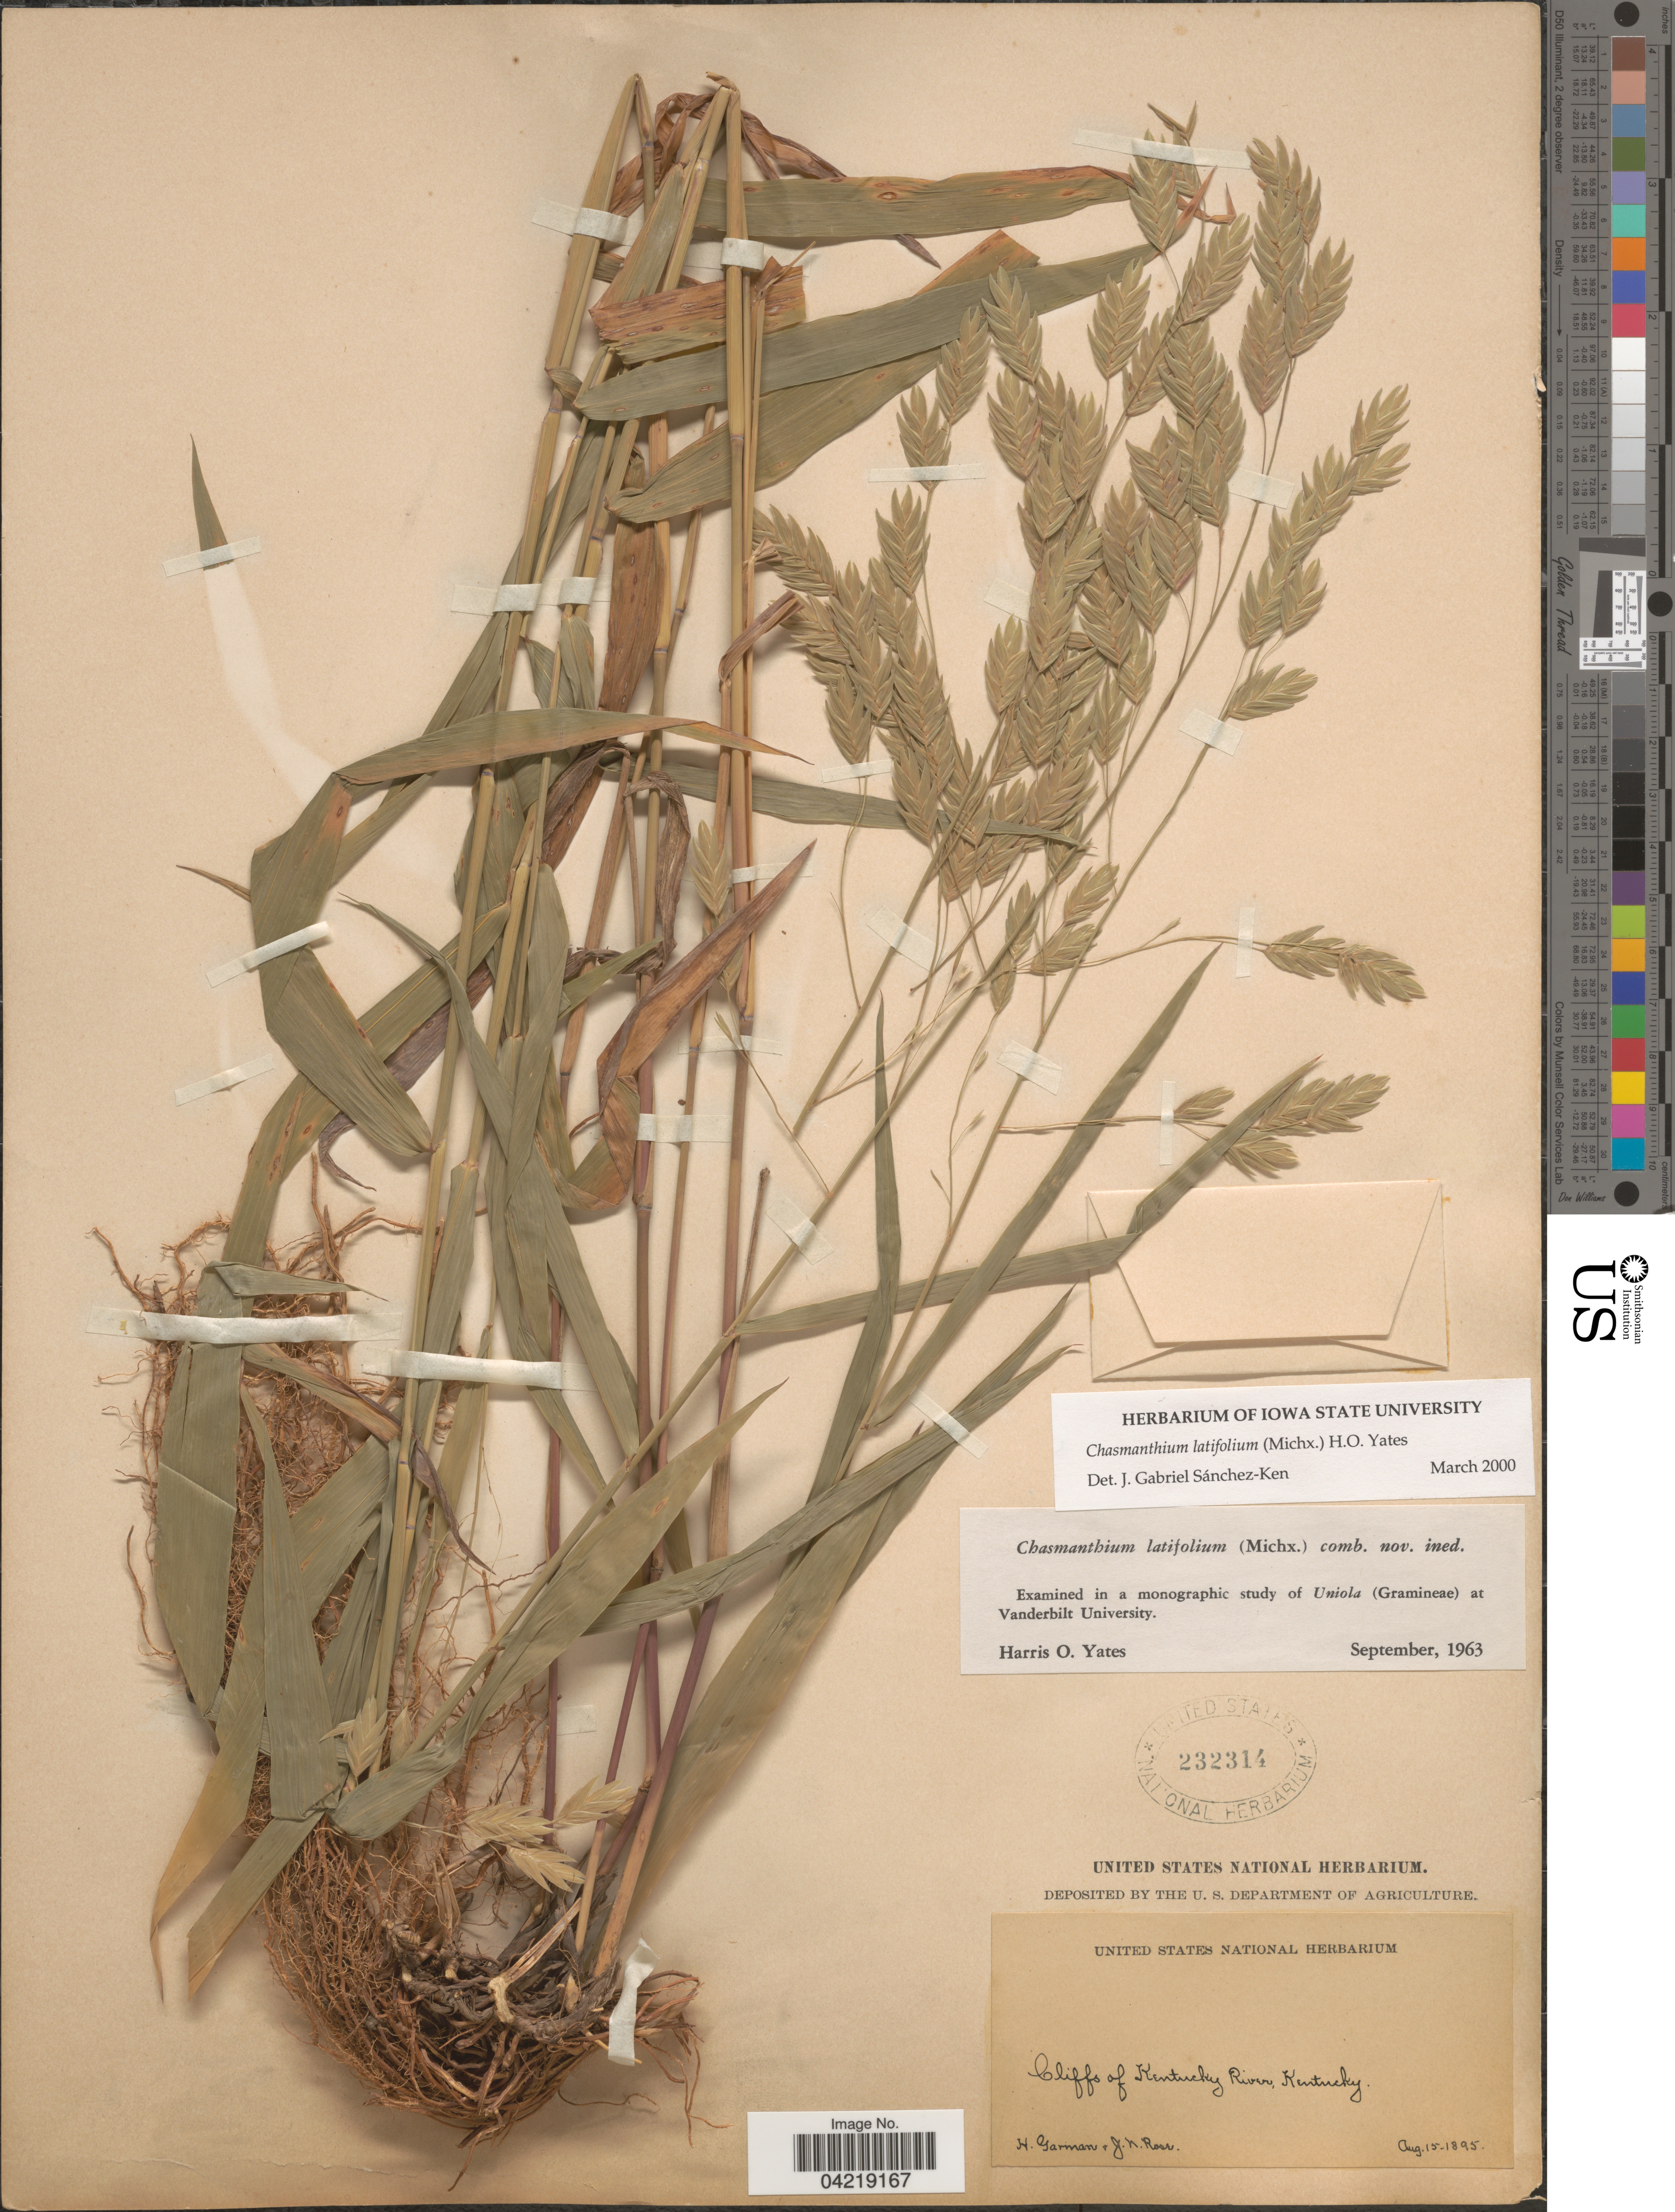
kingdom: Plantae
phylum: Tracheophyta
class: Liliopsida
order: Poales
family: Poaceae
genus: Chasmanthium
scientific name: Chasmanthium latifolium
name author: (Michx.) H.O. Yates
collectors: H. Garman & J. N. Rose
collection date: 1895-08-15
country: United States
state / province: Kentucky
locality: Cliffs of Kentucky River.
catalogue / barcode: US 232314